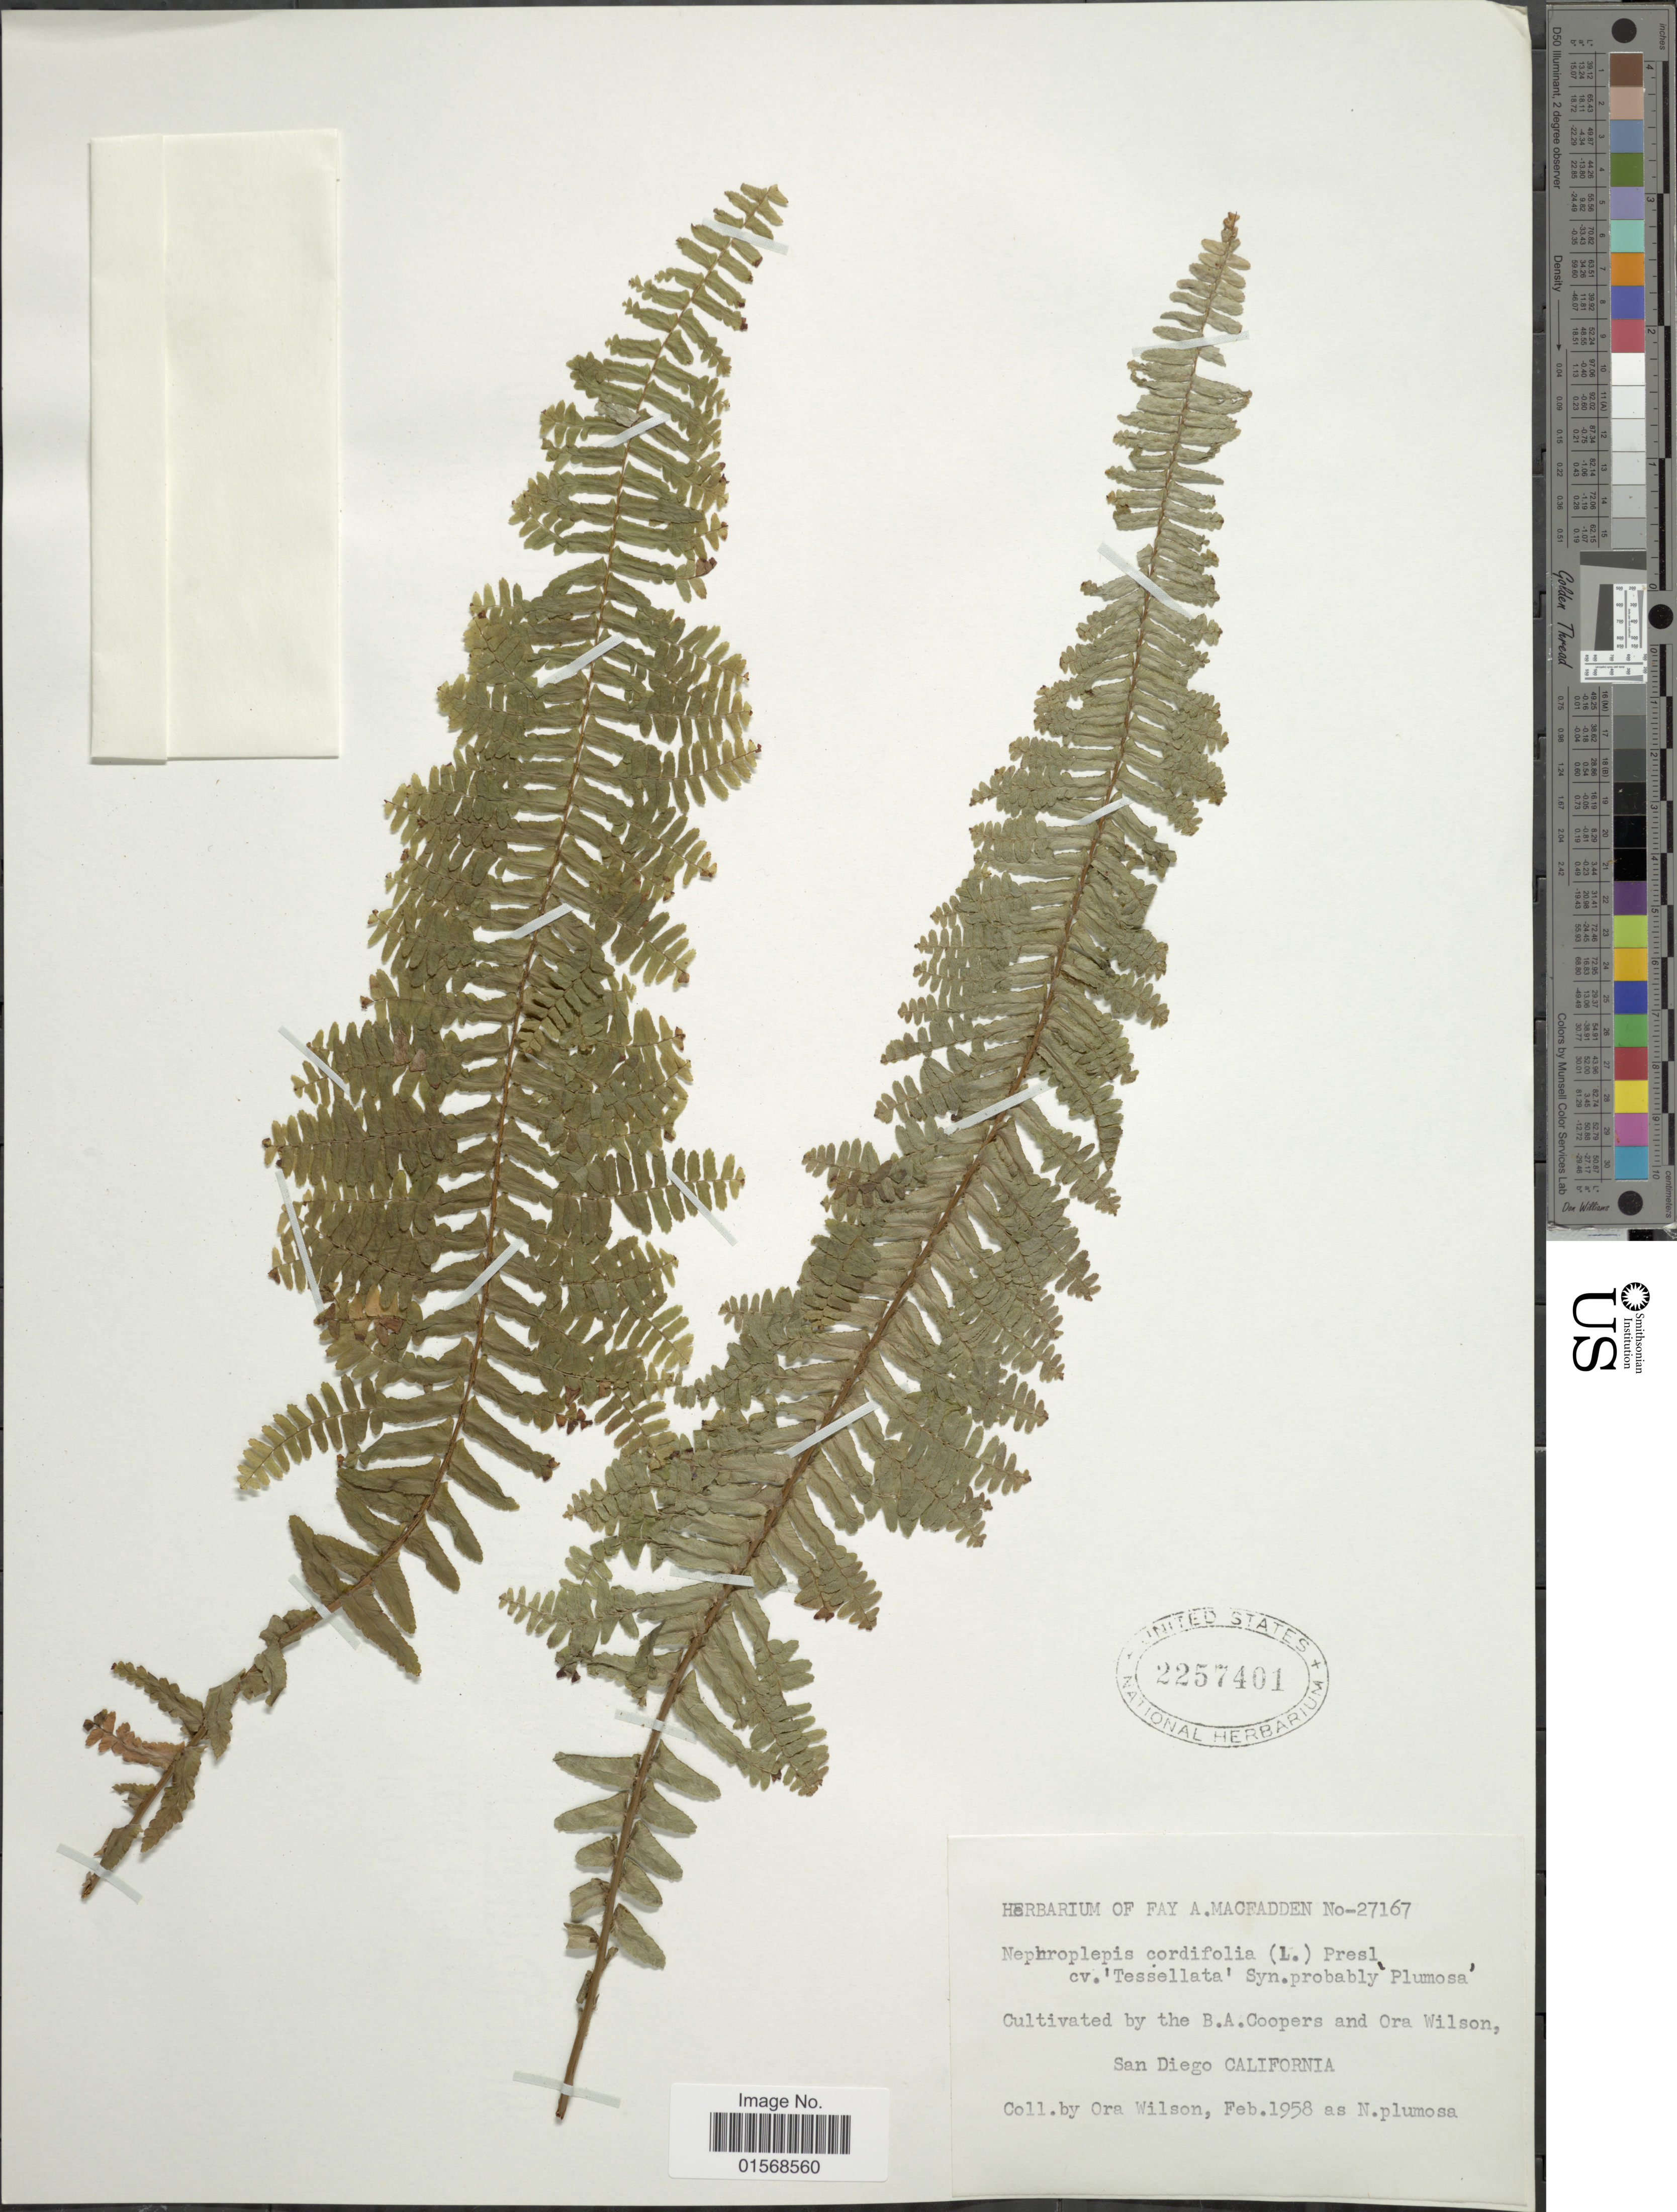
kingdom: Plantae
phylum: Tracheophyta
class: Polypodiopsida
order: Polypodiales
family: Nephrolepidaceae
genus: Nephrolepis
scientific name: Nephrolepis cordifolia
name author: (L.) C. Presl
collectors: O. Wilson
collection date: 1958-02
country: United States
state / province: California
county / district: San Diego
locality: San Diego California.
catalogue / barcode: US 2257401